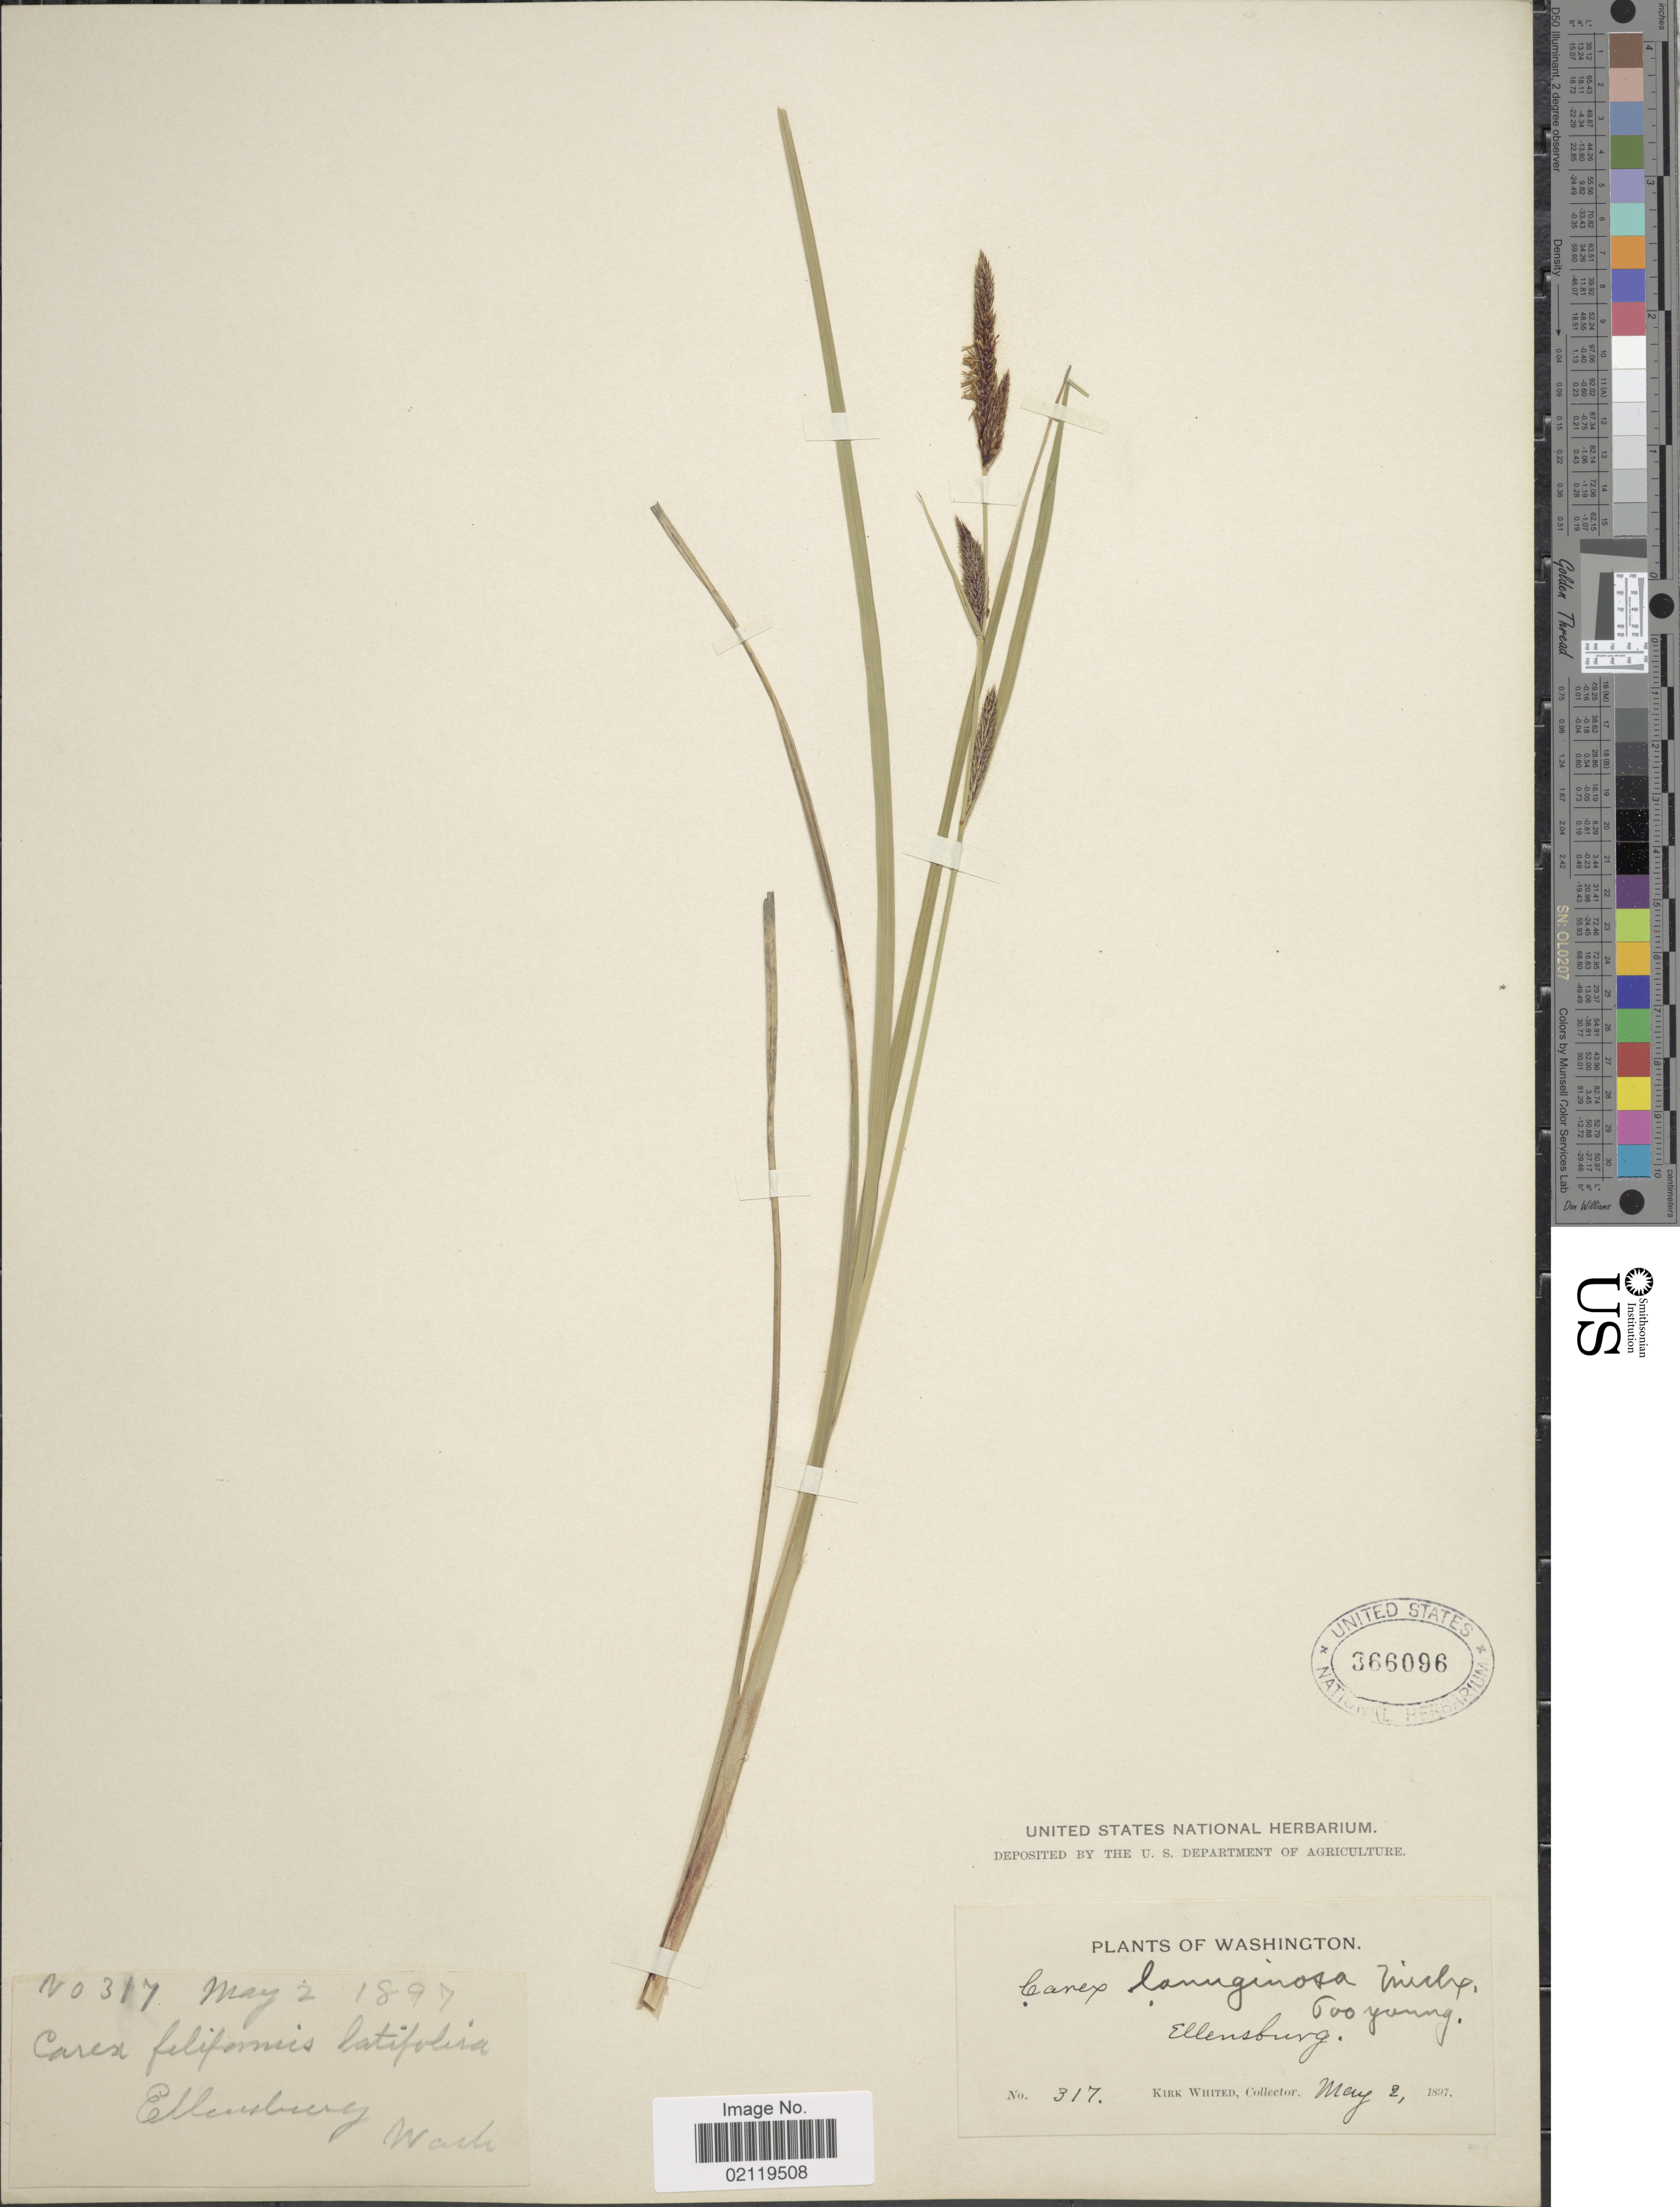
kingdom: Plantae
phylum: Tracheophyta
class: Liliopsida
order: Poales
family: Cyperaceae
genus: Carex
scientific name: Carex pellita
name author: Muhl. ex Willd.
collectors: K. Whited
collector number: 317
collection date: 1897-05-02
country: United States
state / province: Washington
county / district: Kittitas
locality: Ellensburg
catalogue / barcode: US 366096